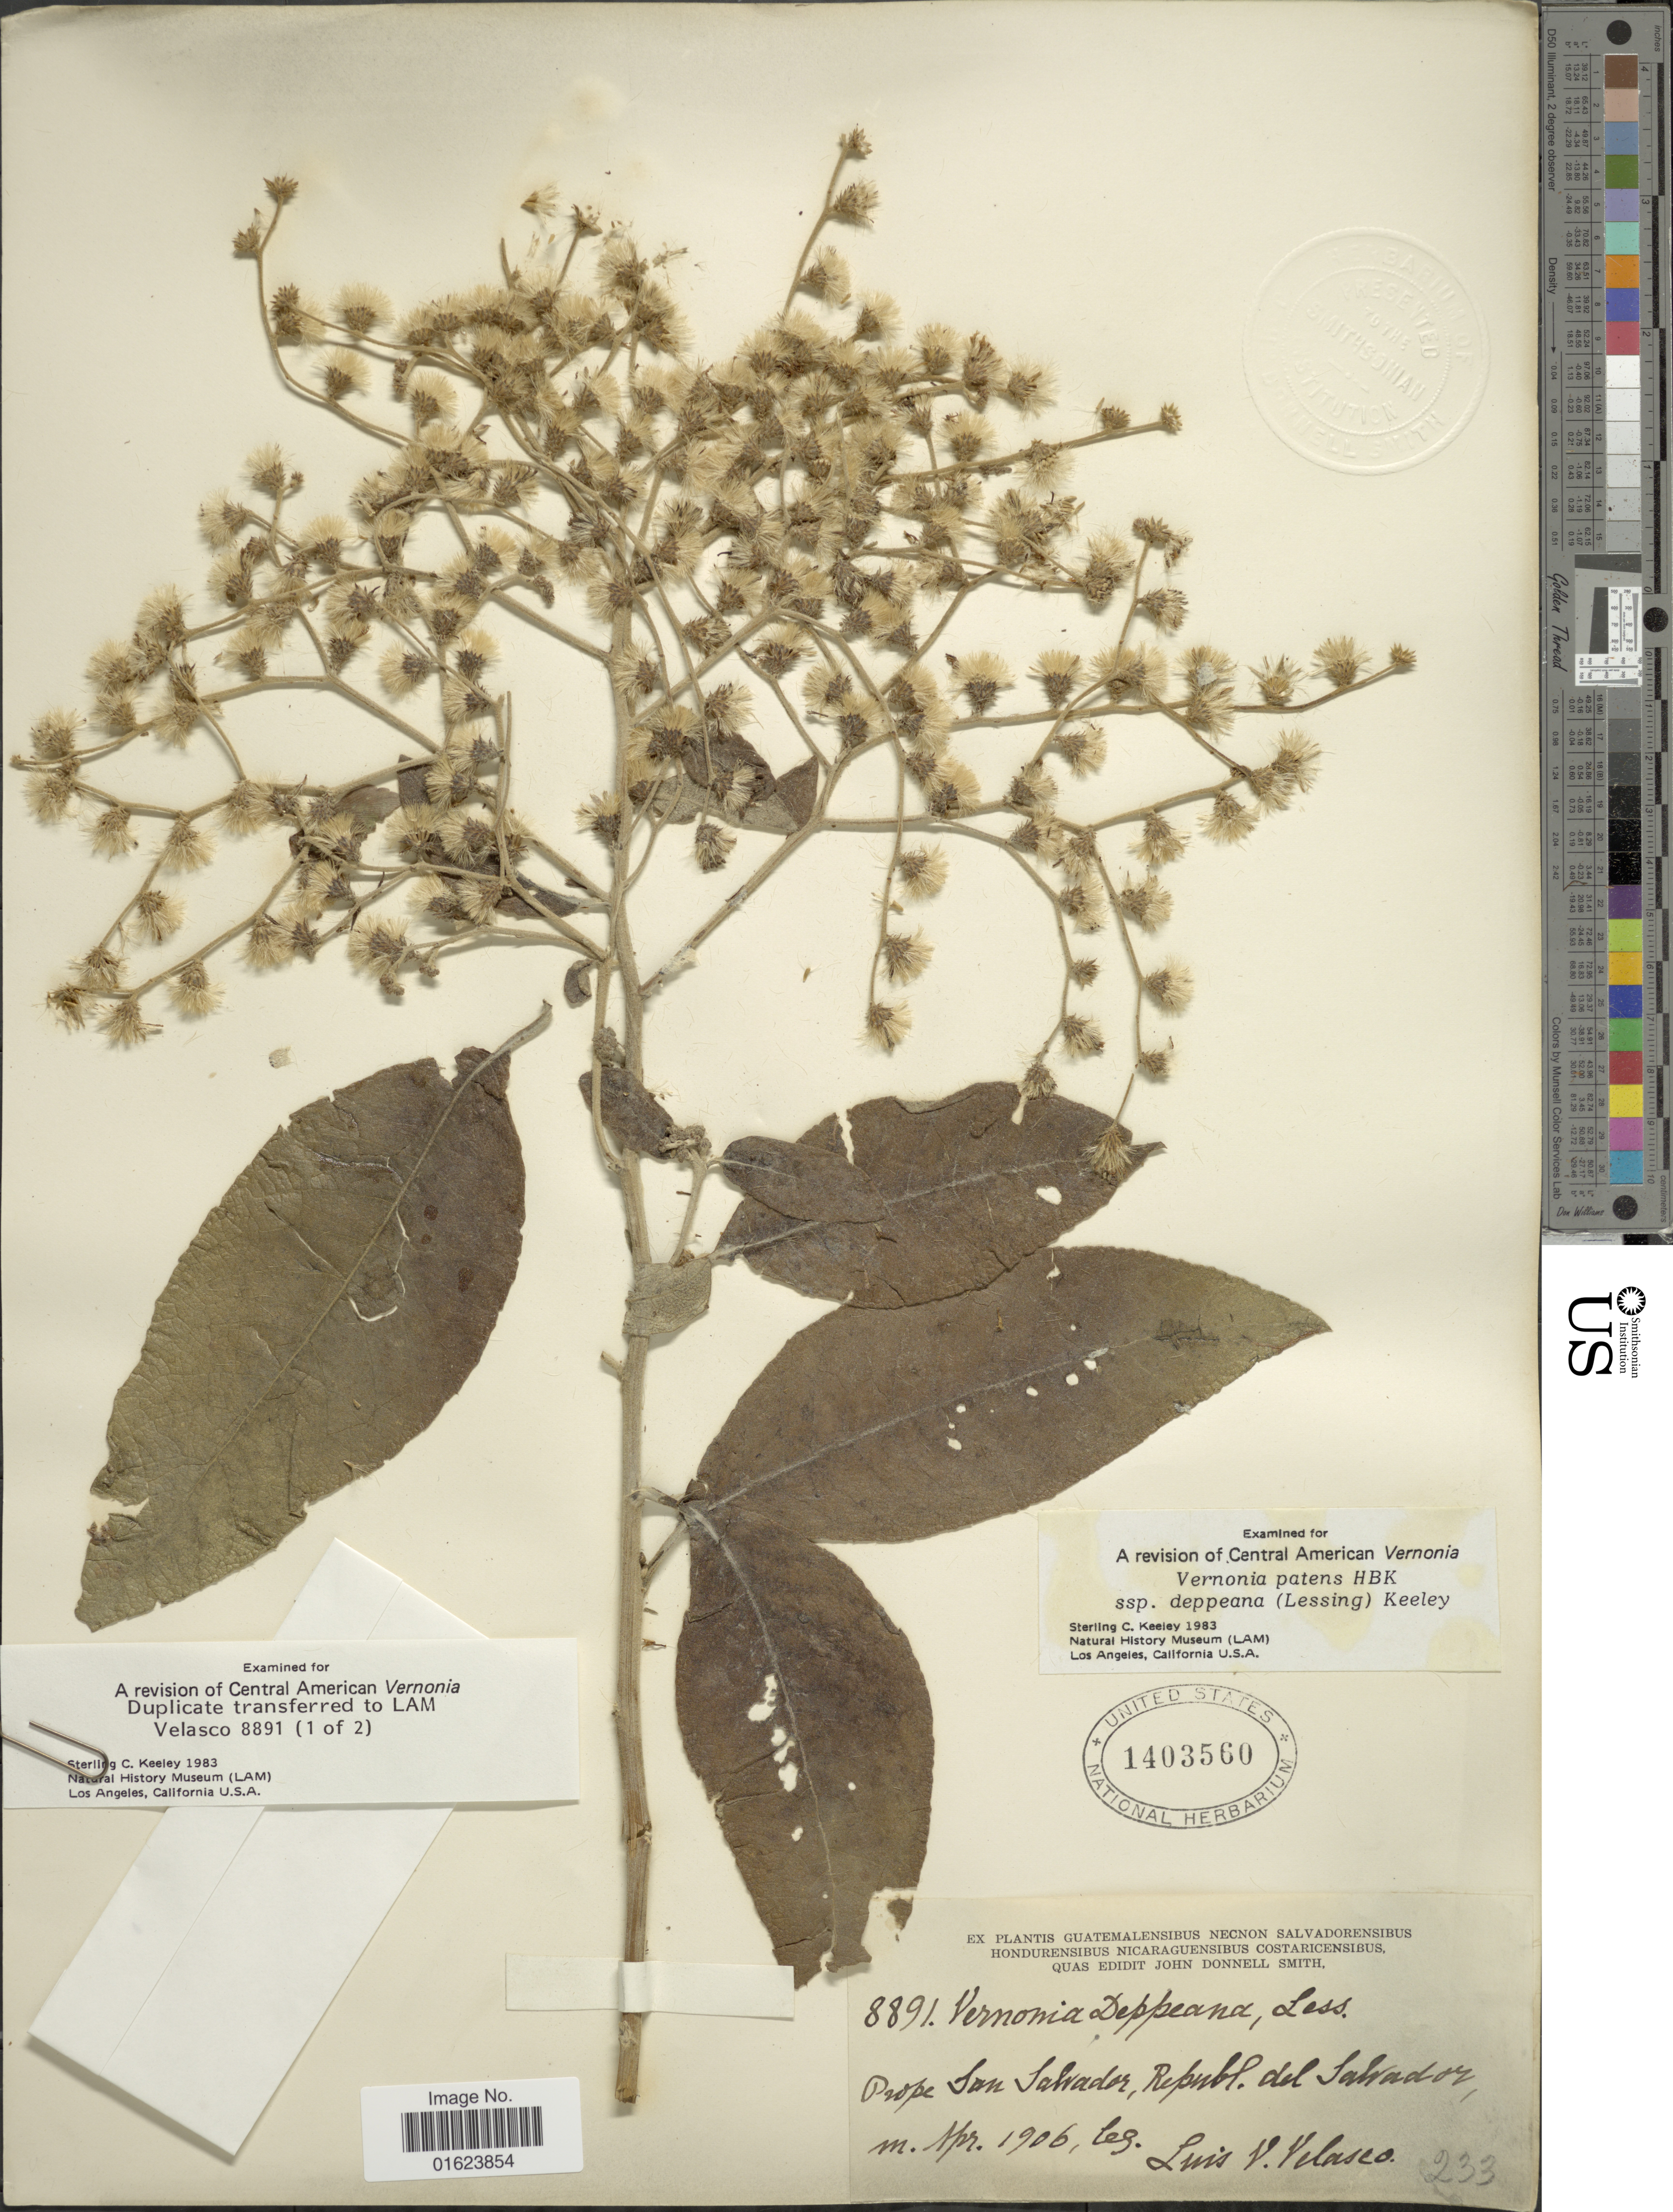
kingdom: Plantae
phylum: Tracheophyta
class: Magnoliopsida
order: Asterales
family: Asteraceae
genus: Vernonanthura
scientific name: Vernonanthura patens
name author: (Kunth) H. Rob.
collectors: L. Velasco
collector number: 8891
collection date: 1906-04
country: El Salvador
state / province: San Salvador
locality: Prope San Salvador, Republ. del Salvador.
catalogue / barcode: US 1403560